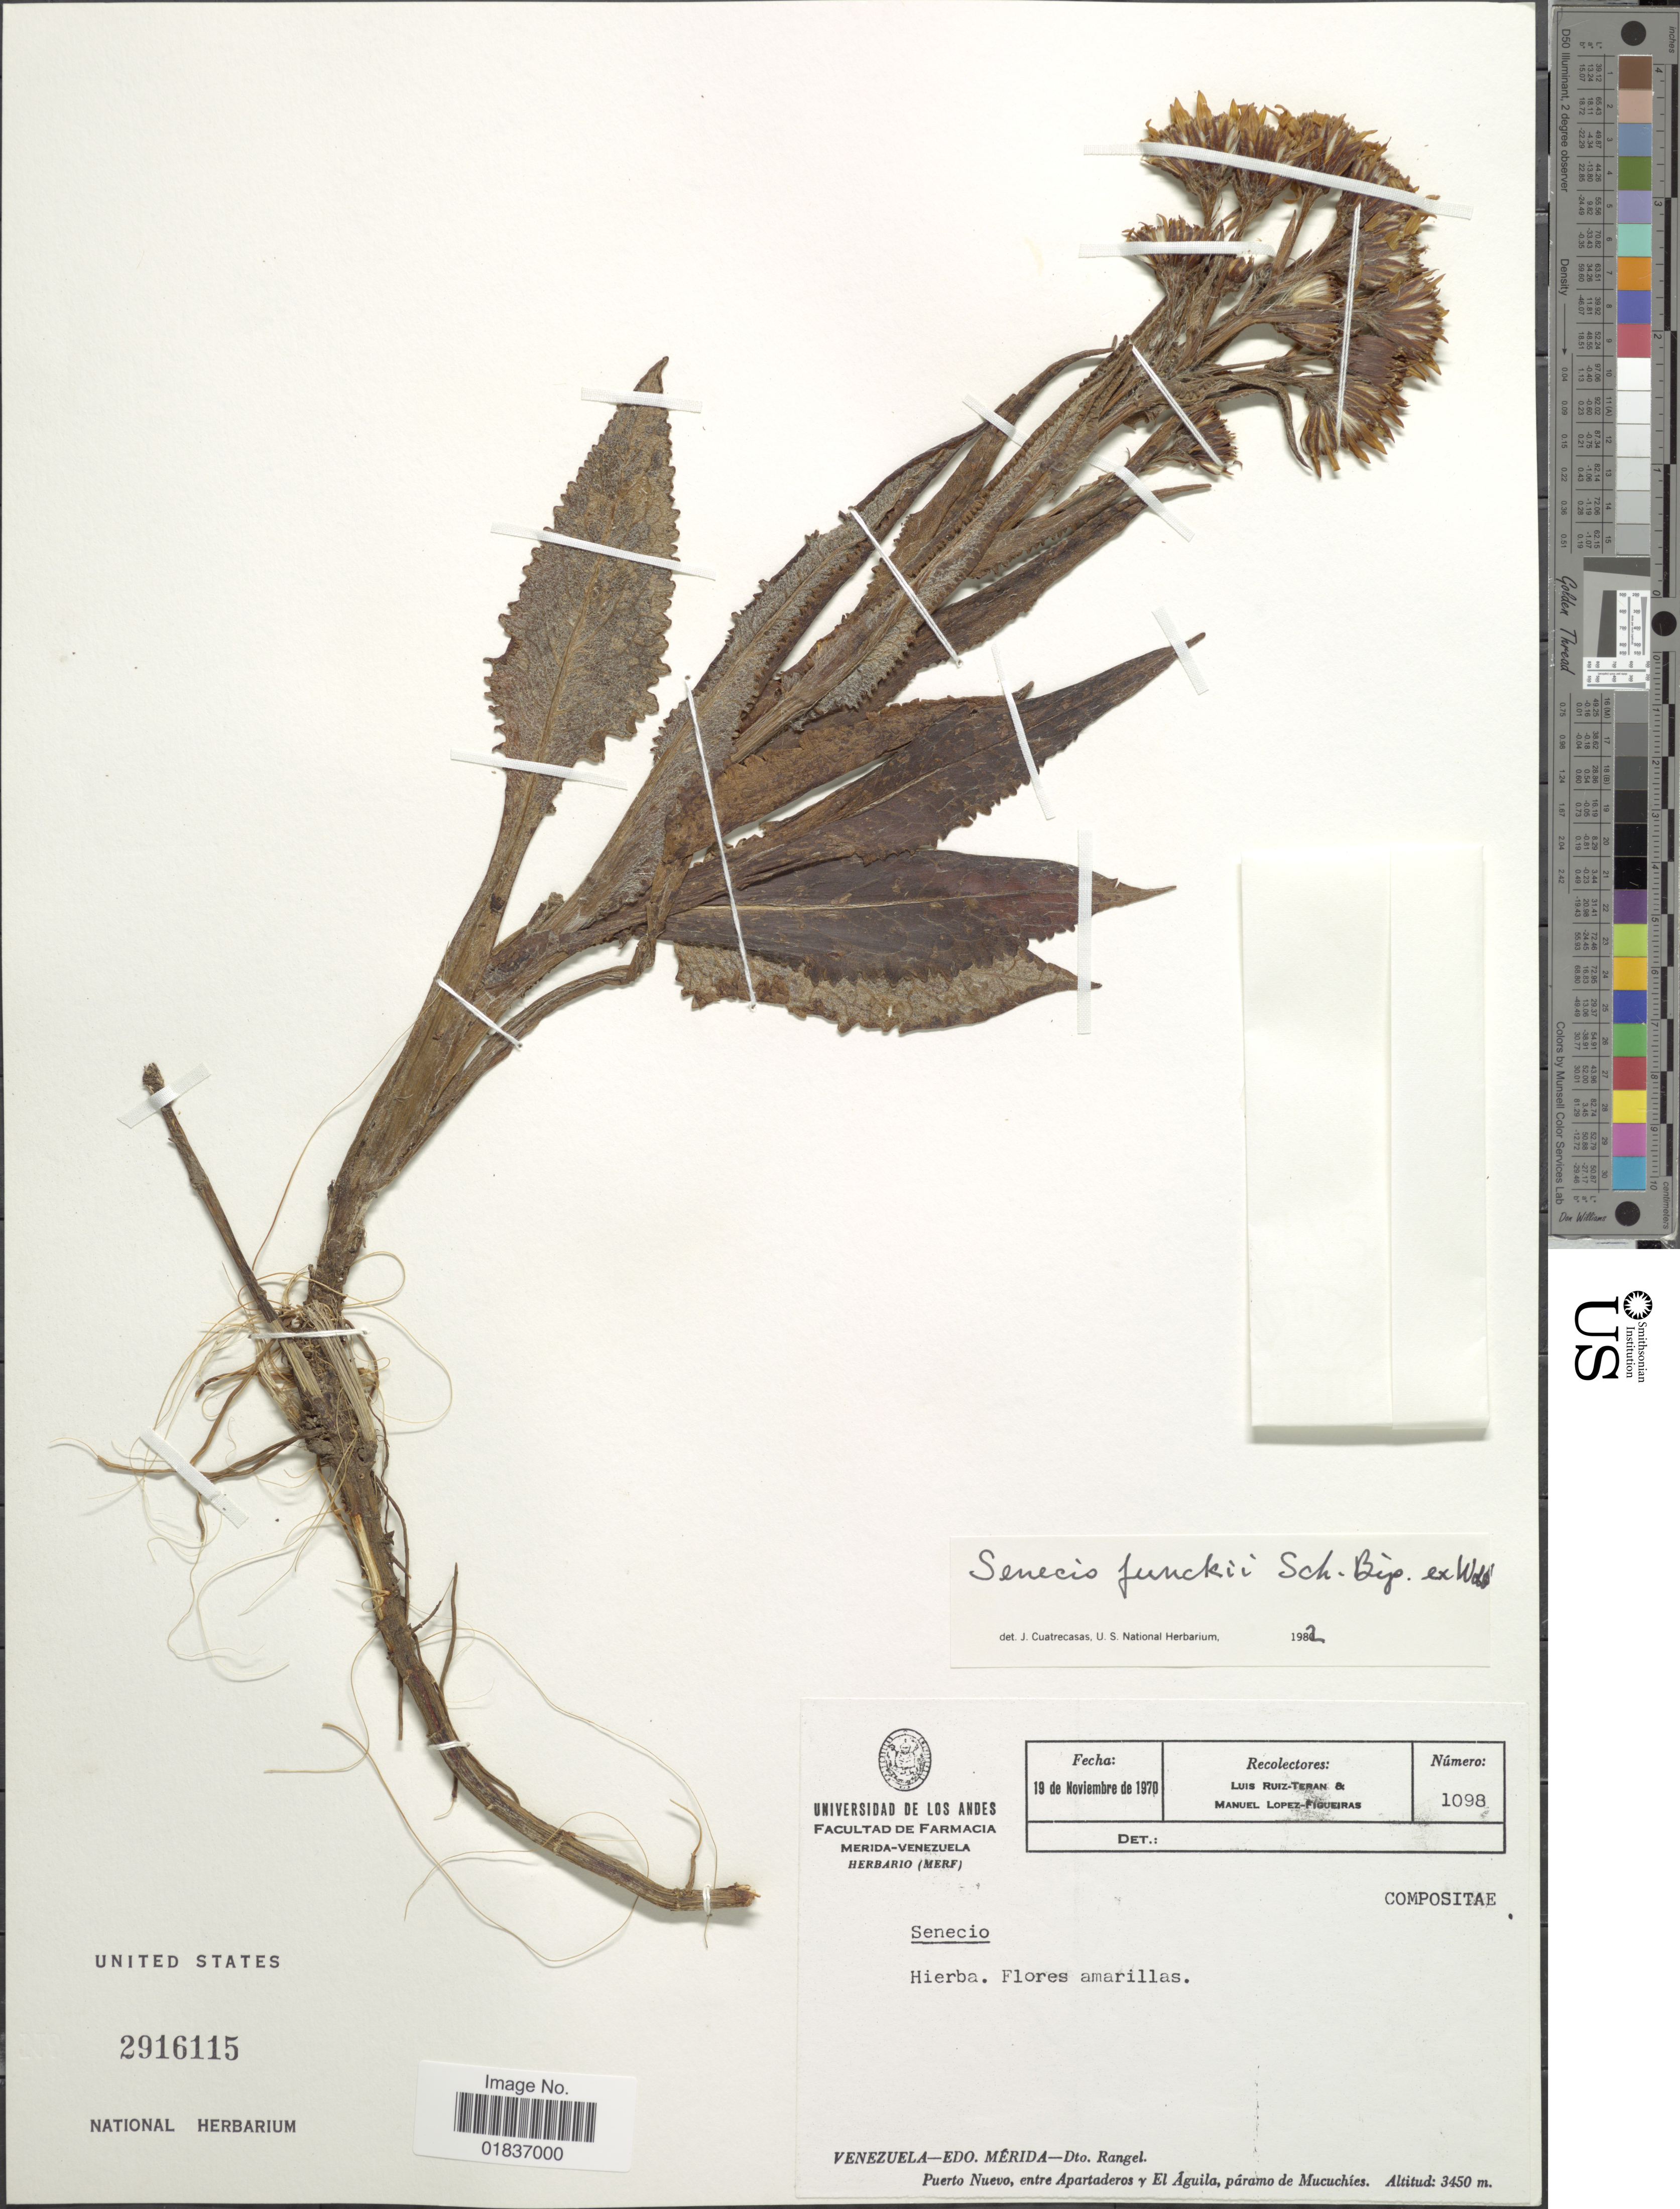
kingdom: Plantae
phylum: Tracheophyta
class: Magnoliopsida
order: Asterales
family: Asteraceae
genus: Senecio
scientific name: Senecio funckii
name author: (Sch. Bip. ex Wedd.) Cuatrec.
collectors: L. Teran & M. Lopéz-F.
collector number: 1098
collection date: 1970-11-19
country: Venezuela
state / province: Mérida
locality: Edo. Merida-Dto. Rangel. Puerto Nuevo, entre Apartaderos y El Aguila, paramo de Mucuchies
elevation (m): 3450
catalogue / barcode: US 2916115